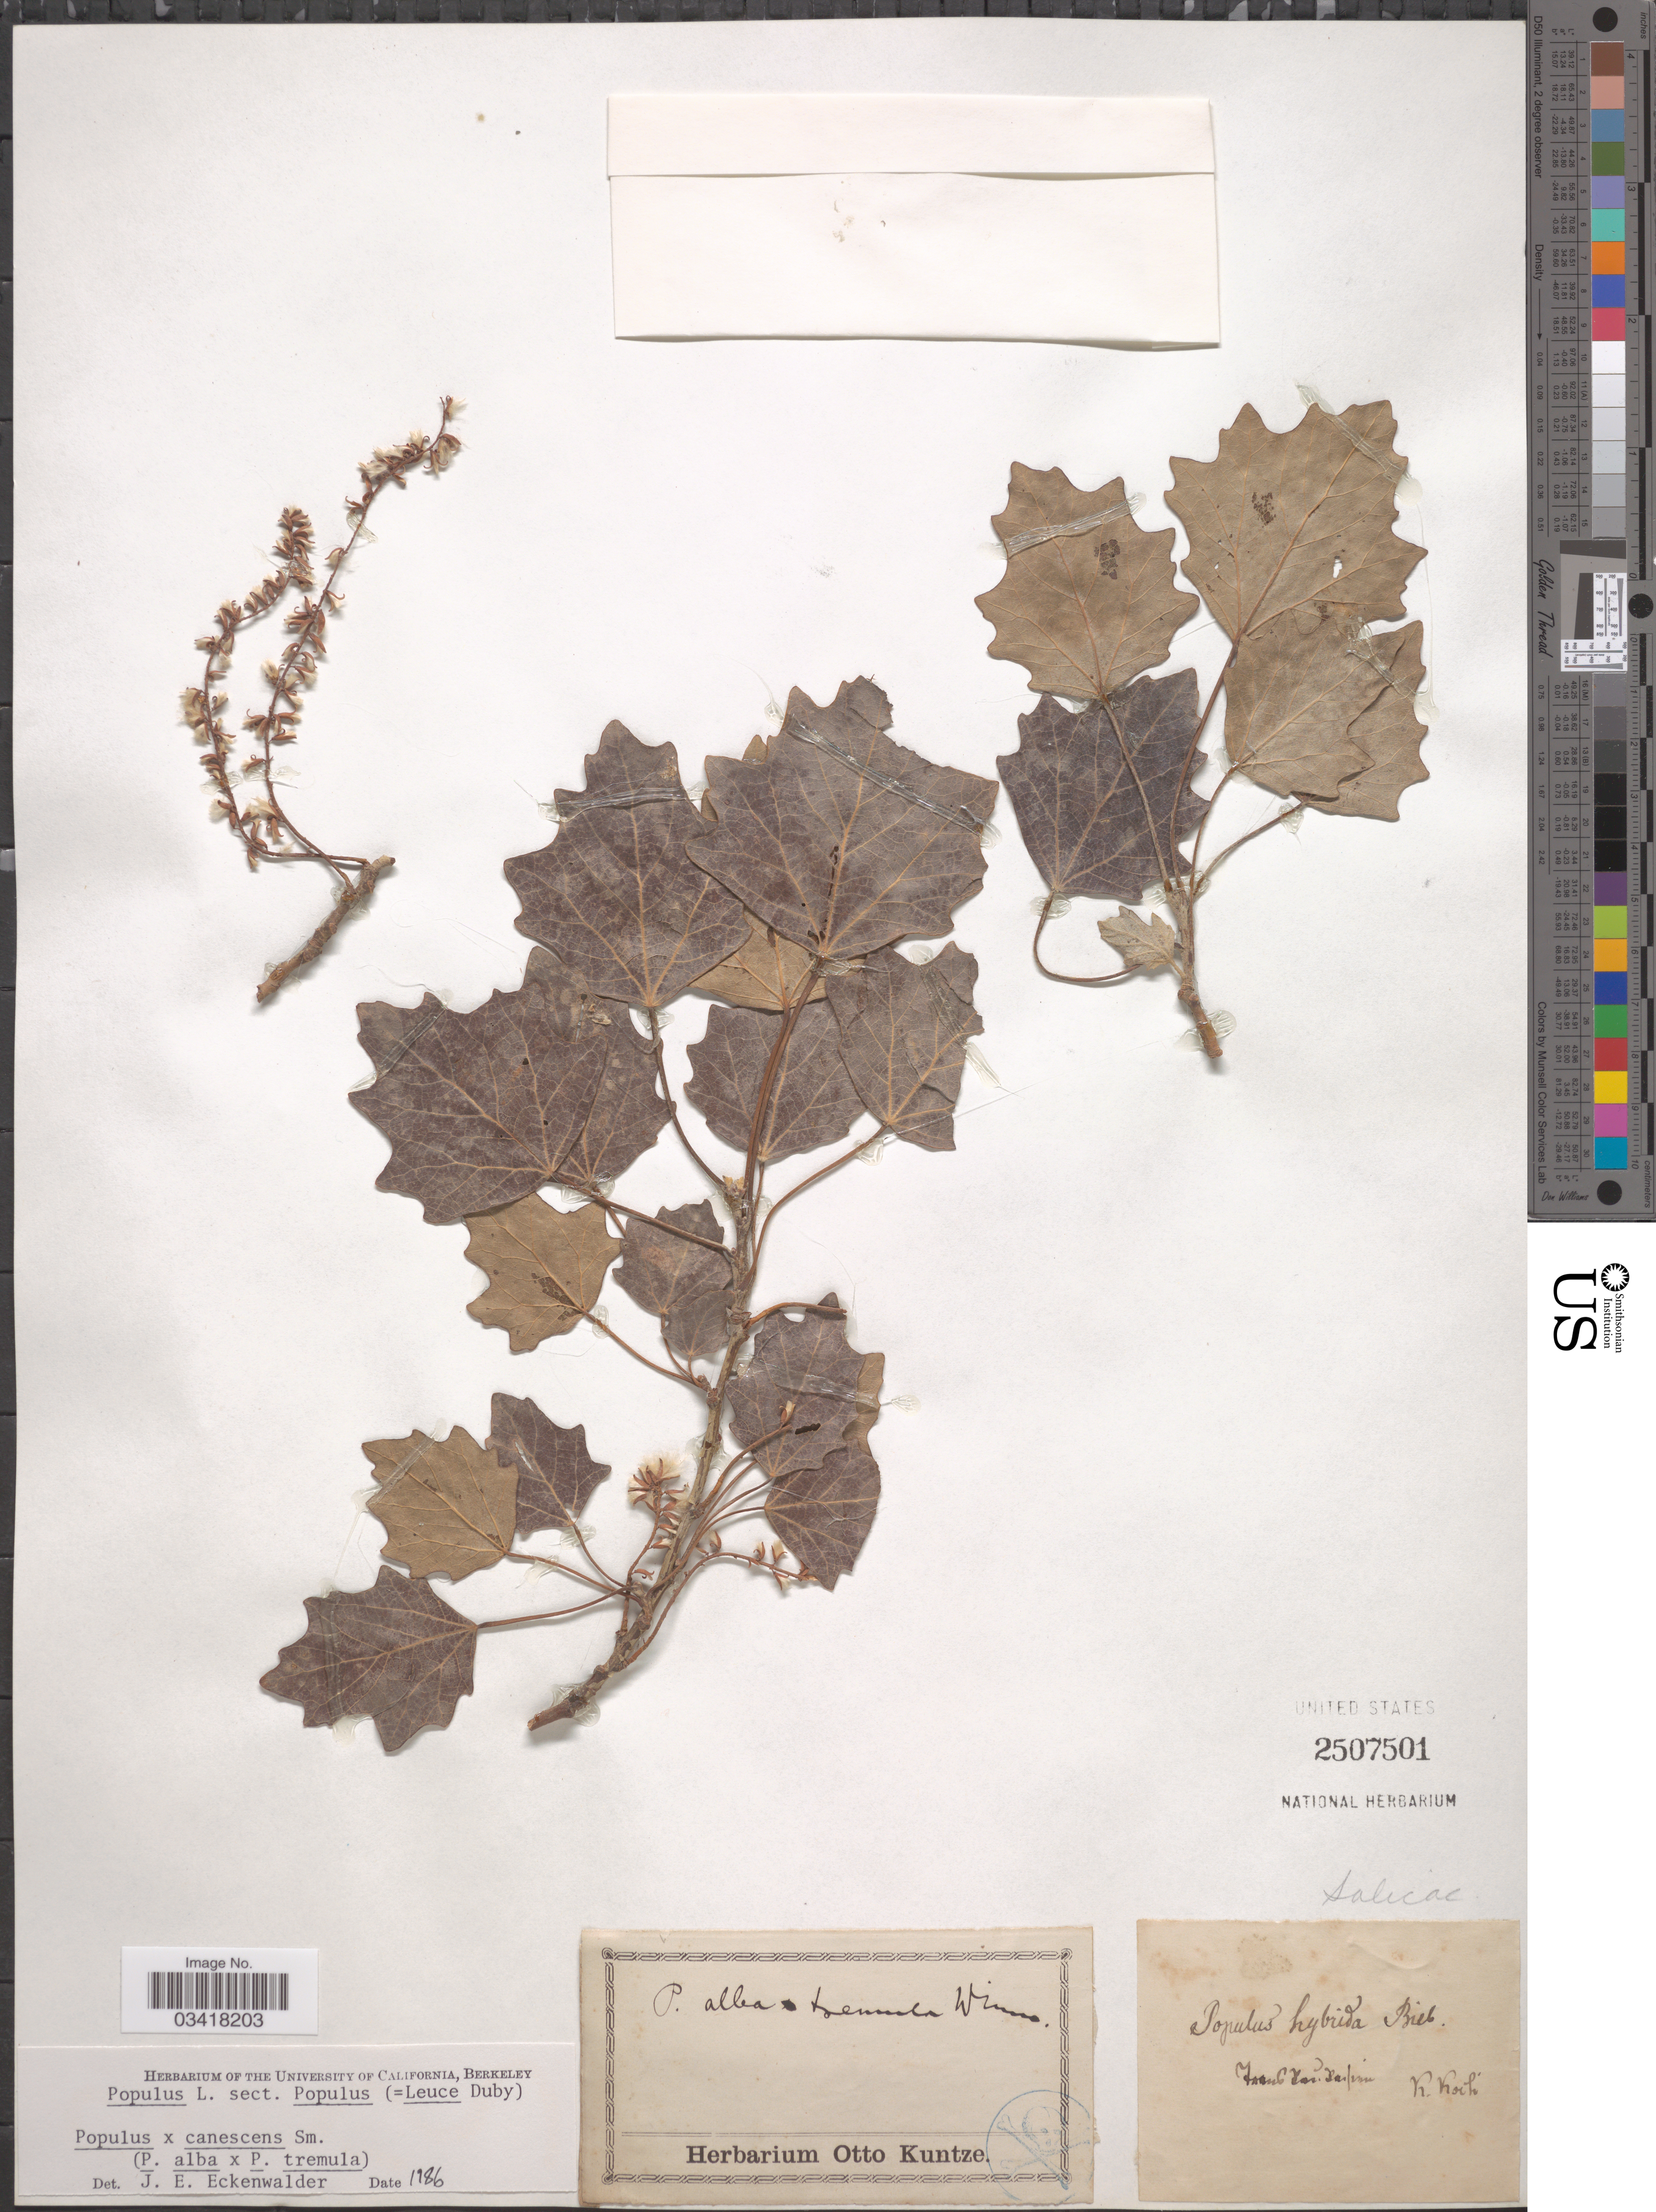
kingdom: Plantae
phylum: Tracheophyta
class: Magnoliopsida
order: Malpighiales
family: Salicaceae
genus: Populus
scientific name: Populus x canescens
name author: (Aiton) Sm.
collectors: K. Koch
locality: [illegible text].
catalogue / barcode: US 2507501